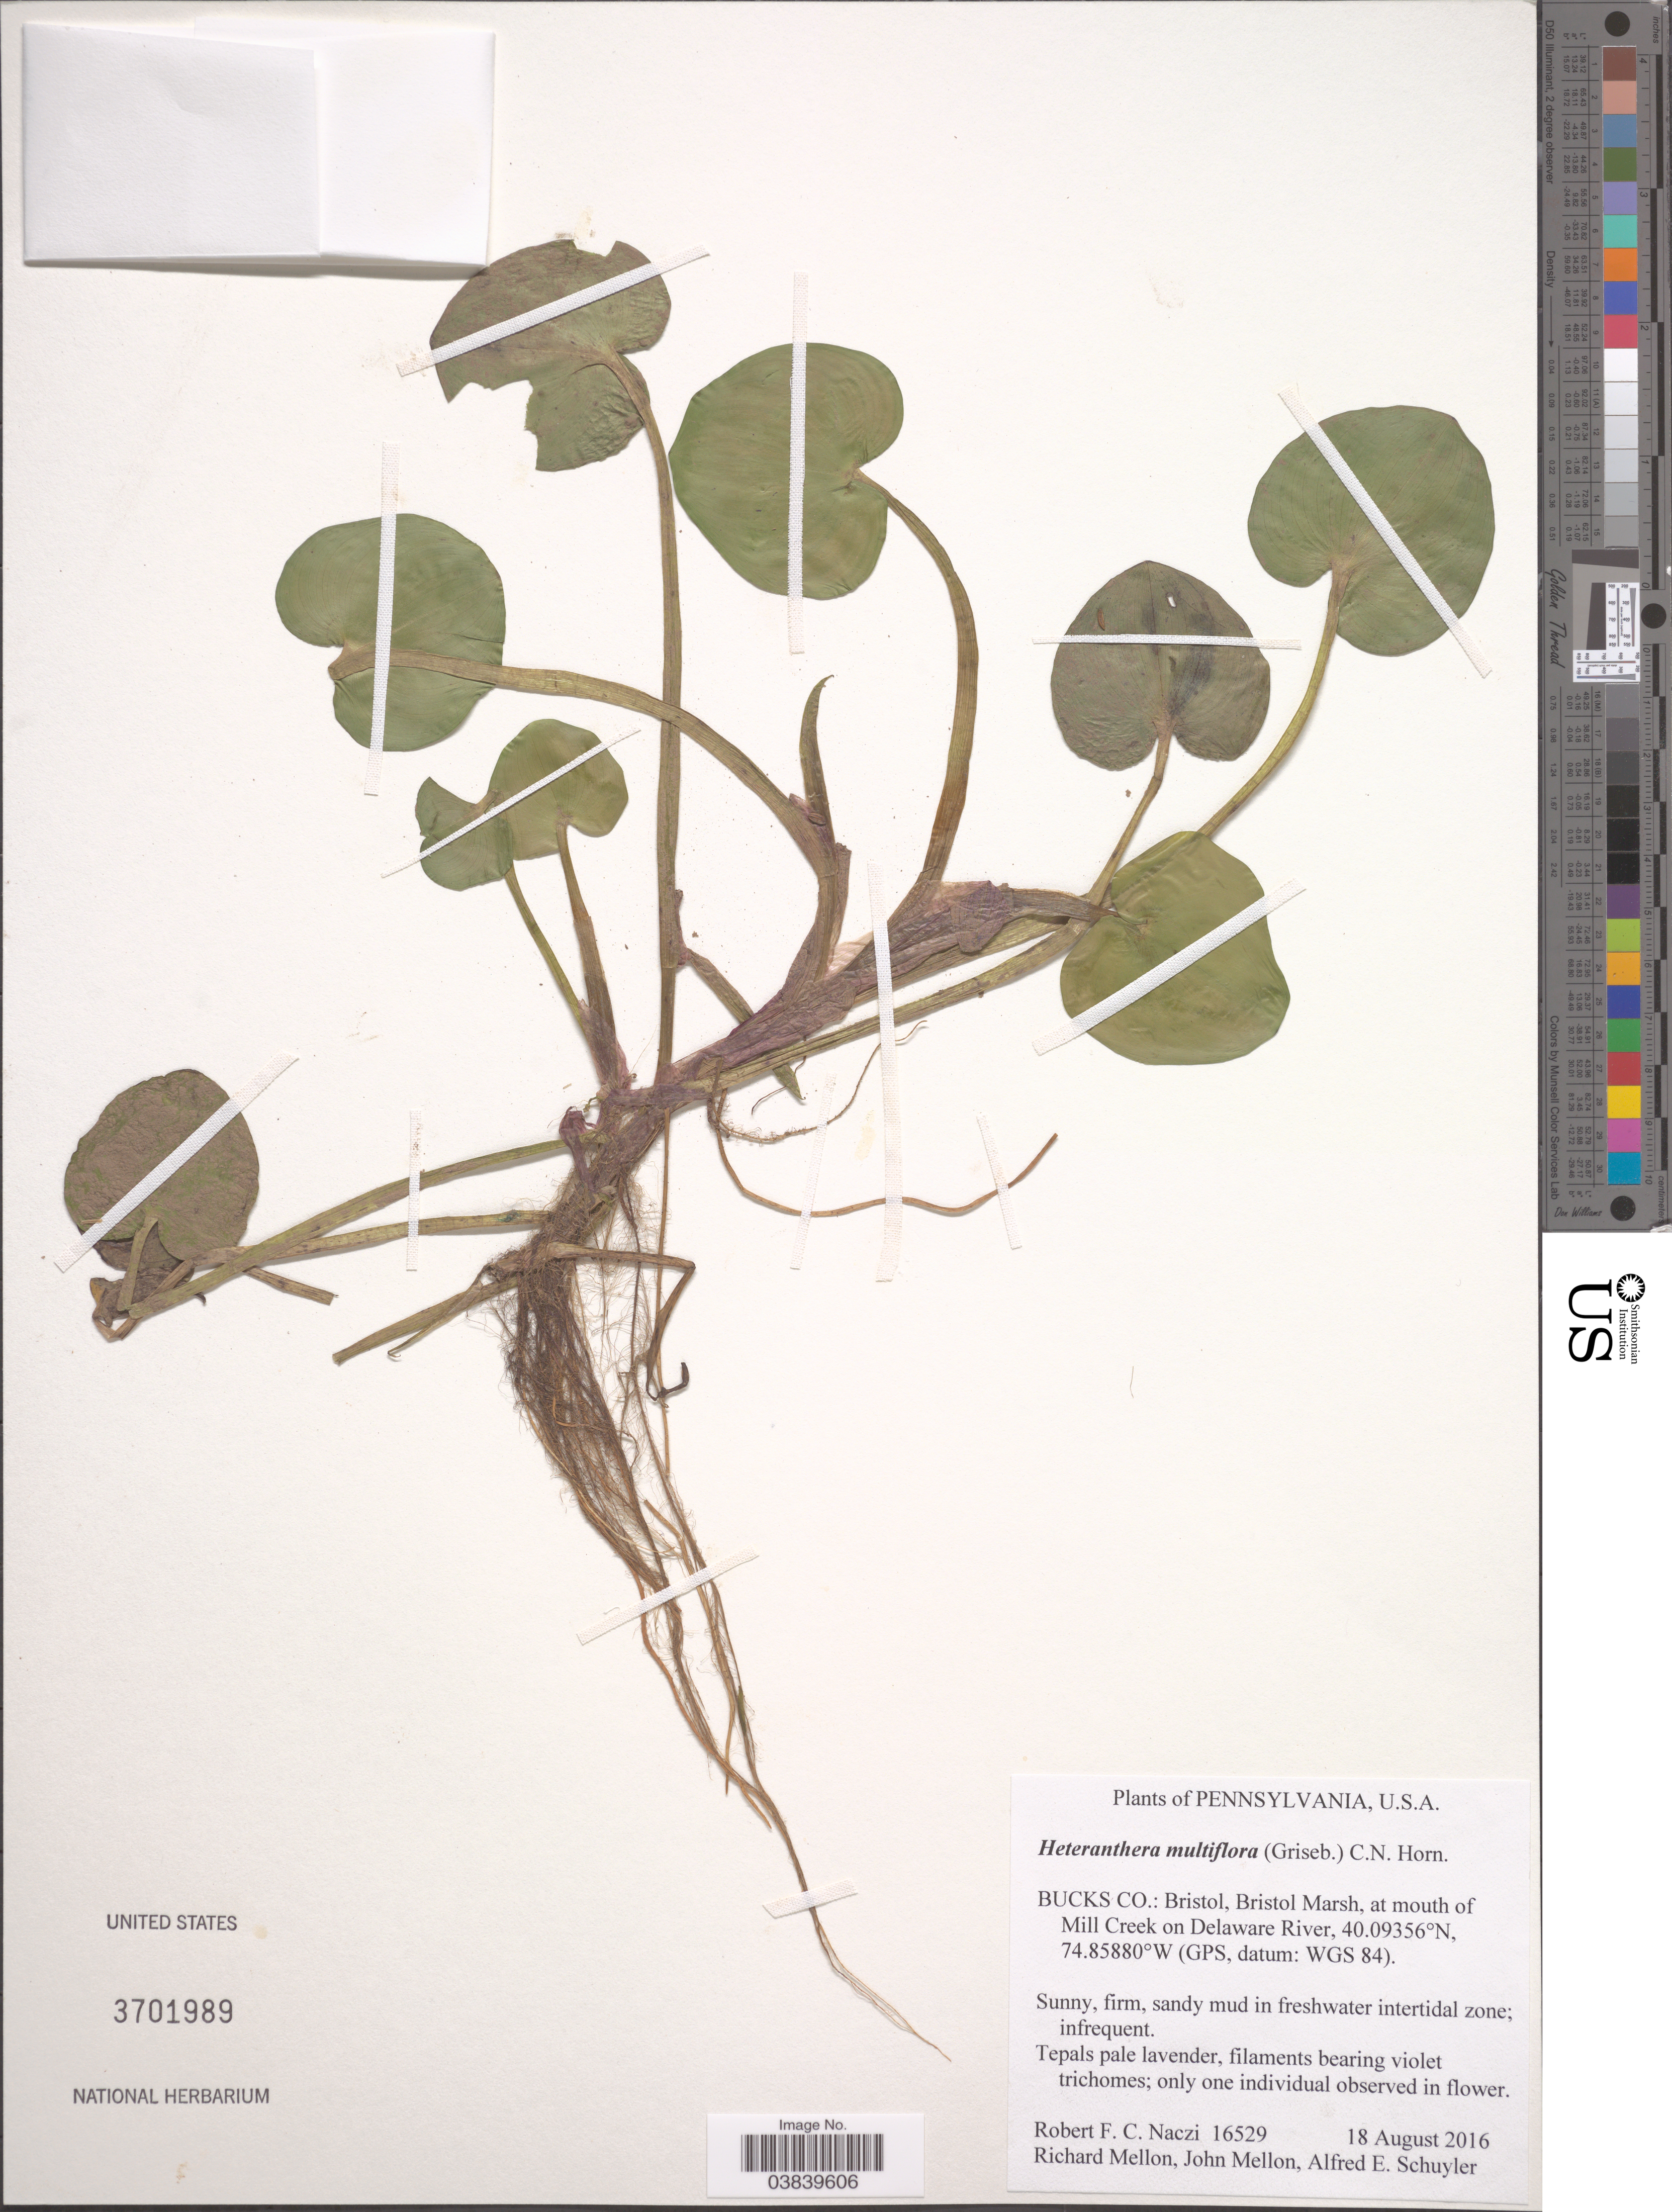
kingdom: Plantae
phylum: Tracheophyta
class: Liliopsida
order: Commelinales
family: Pontederiaceae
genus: Heteranthera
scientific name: Heteranthera multiflora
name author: (Griseb.) C.N. Horn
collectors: R. F. C. Naczi, R. Mellon, J. Mellon & A. Schuyler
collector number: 16529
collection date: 2016-08-18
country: United States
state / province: Pennsylvania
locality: Bucks Co.: Bristol, Bristol Marsh, at mouth of Mill Creek on Delaware River. (GPS, datum: WGS 84).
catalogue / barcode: US 3701989